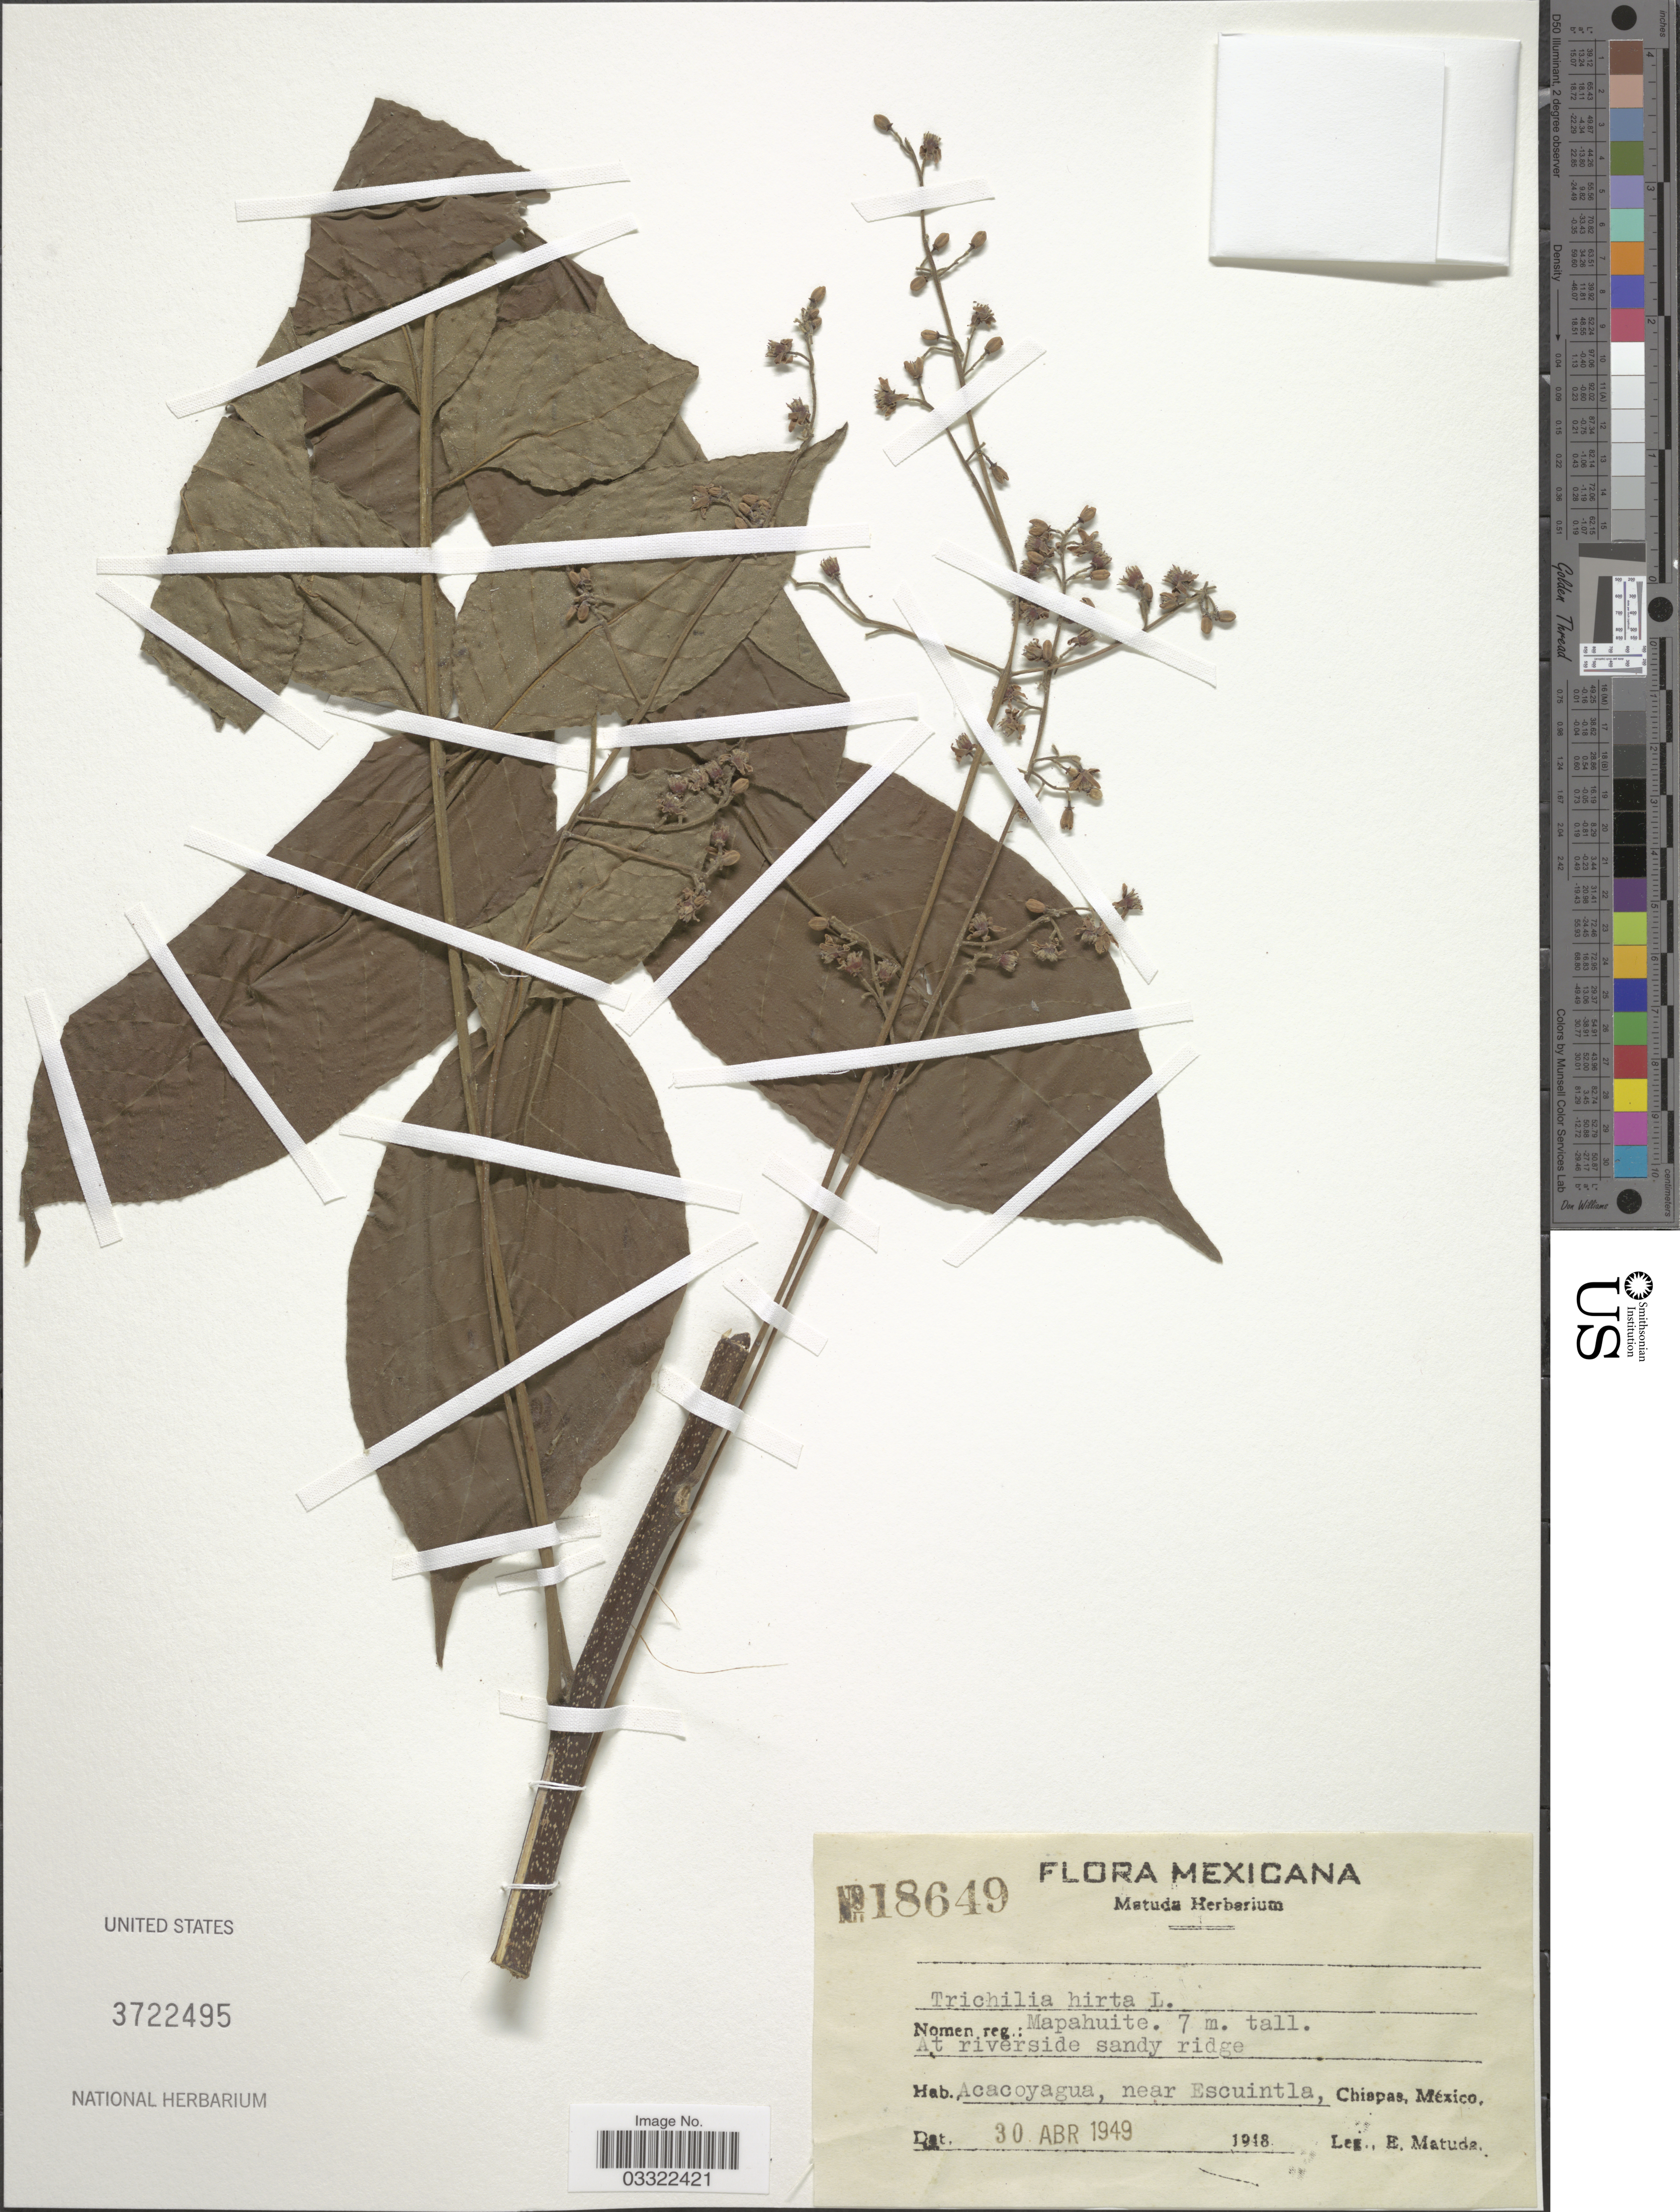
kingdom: Plantae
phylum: Tracheophyta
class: Magnoliopsida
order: Sapindales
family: Meliaceae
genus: Trichilia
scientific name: Trichilia hirta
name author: L.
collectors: E. Matuda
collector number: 18649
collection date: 1949-04-30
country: Mexico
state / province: Chiapas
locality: Acacoyagua, near Escuintla.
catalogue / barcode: US 3722495